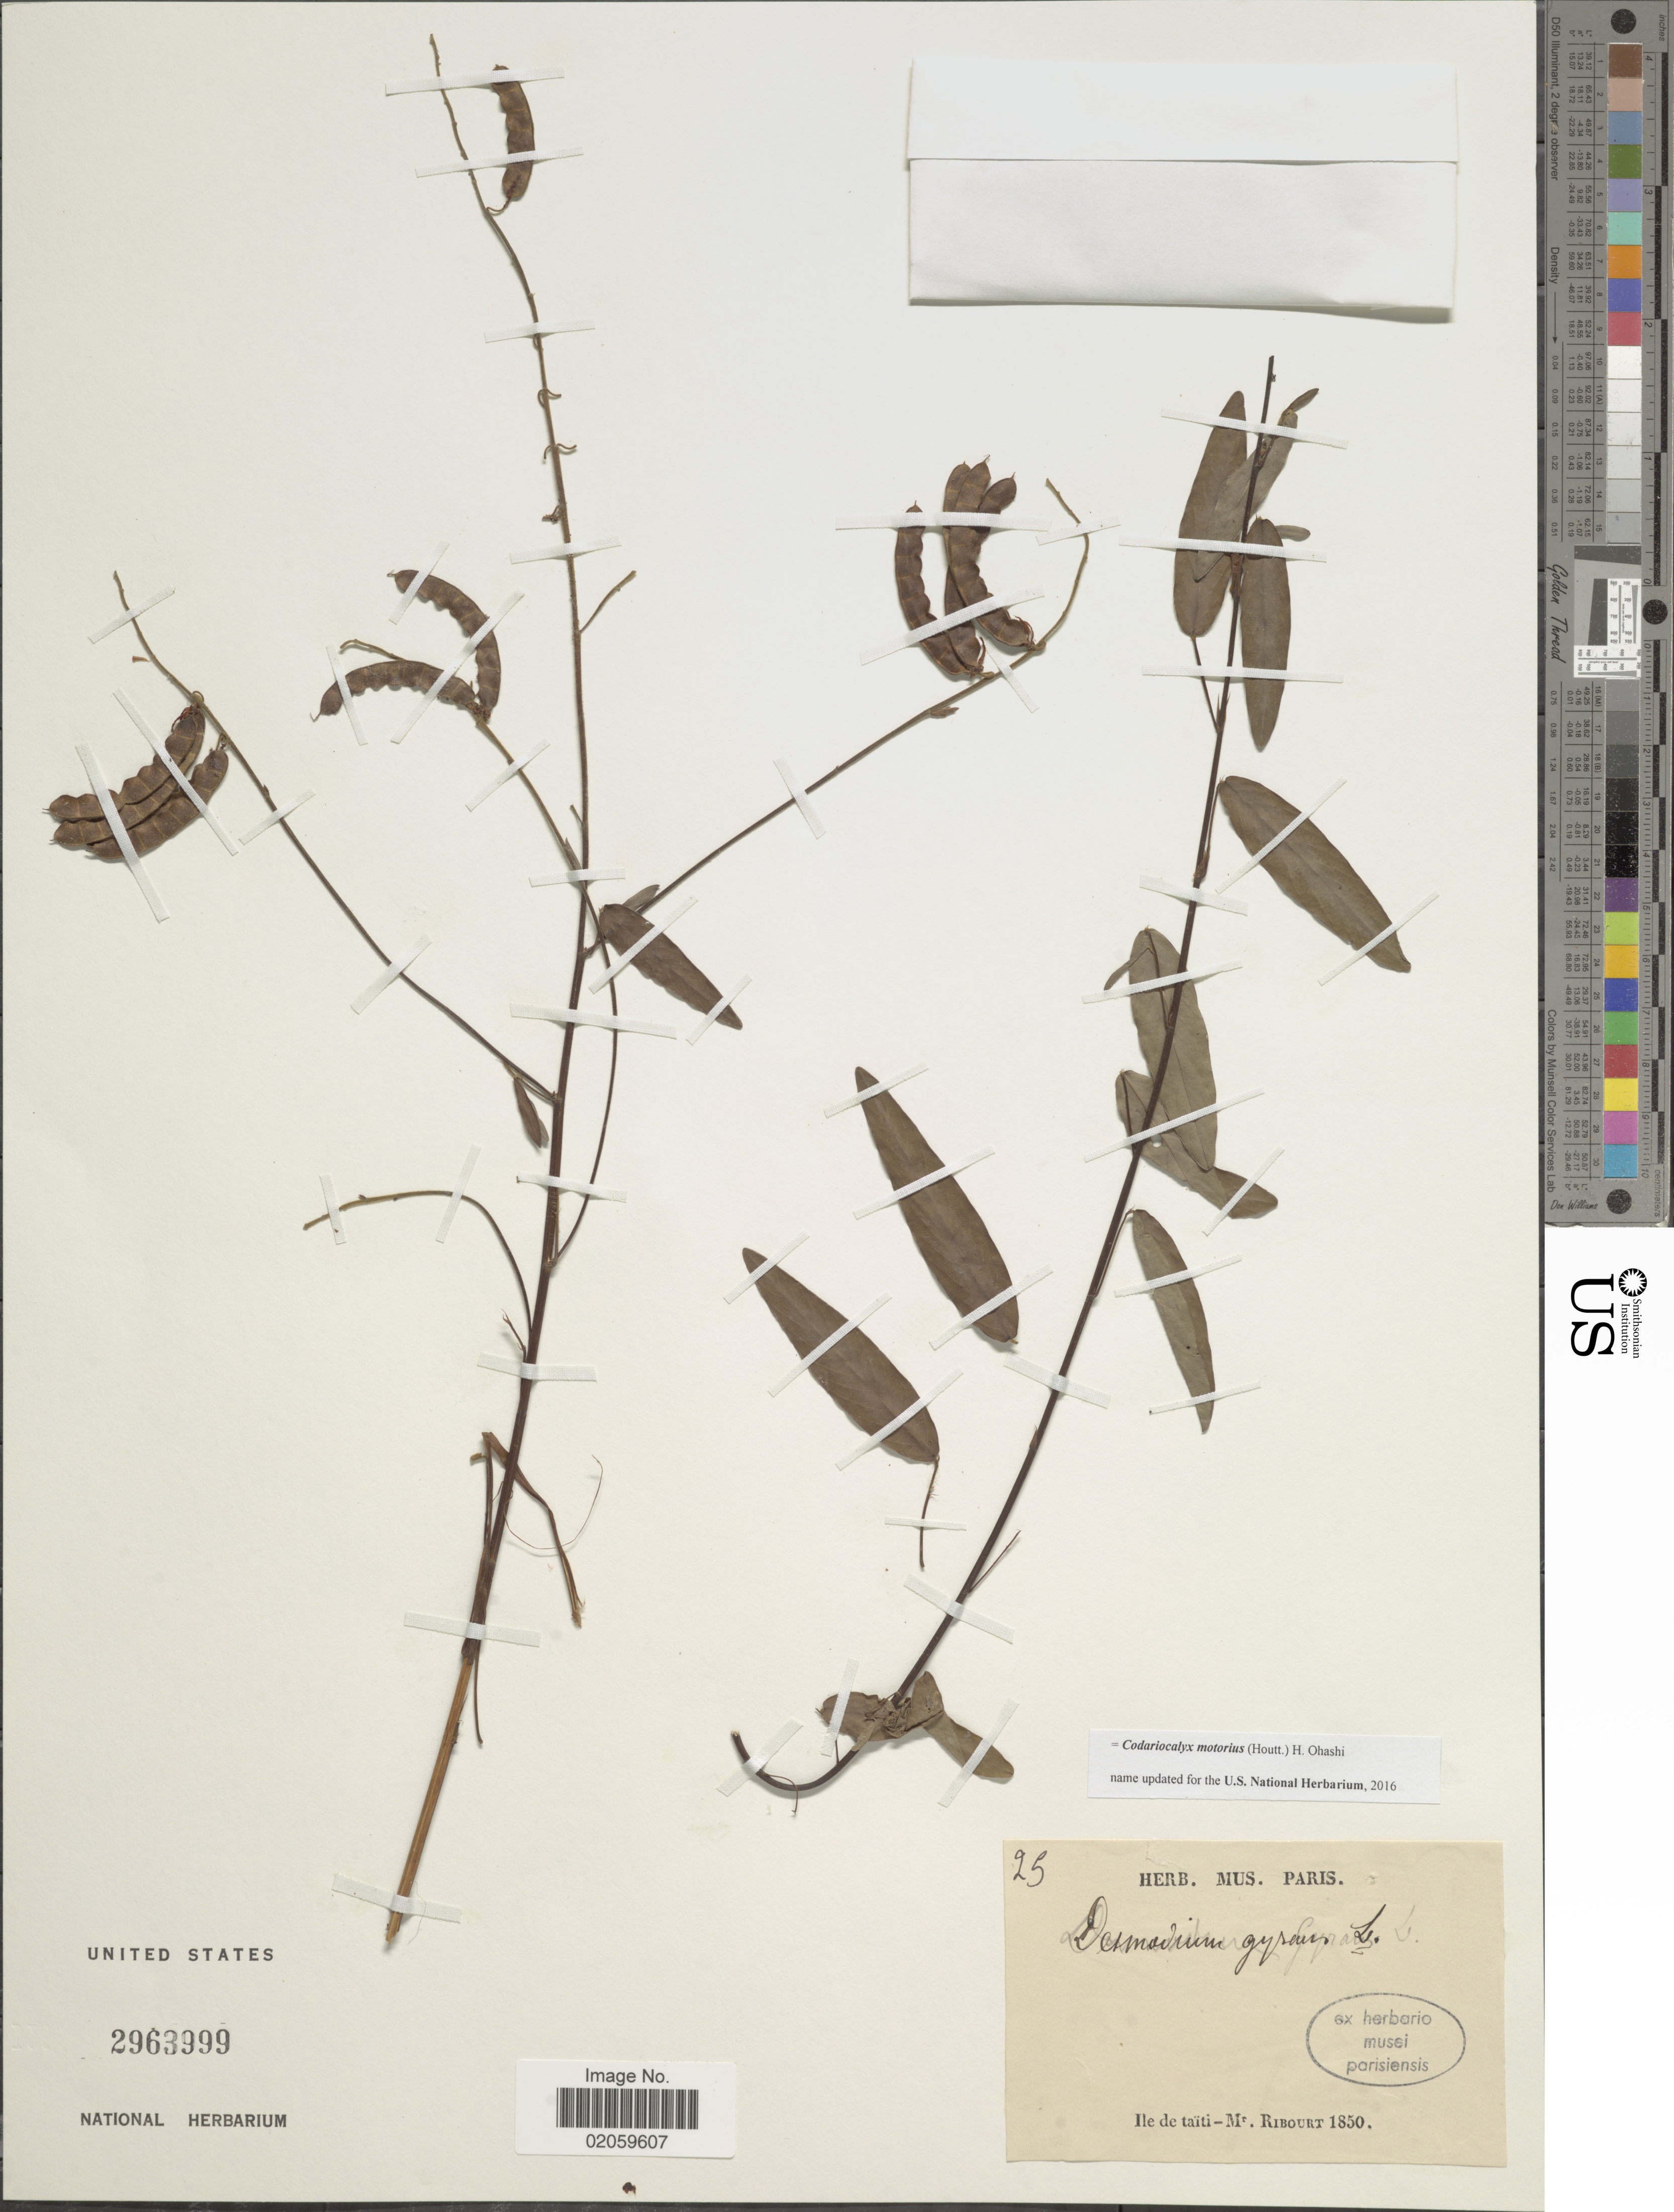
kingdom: Plantae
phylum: Tracheophyta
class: Magnoliopsida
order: Fabales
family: Fabaceae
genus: Codariocalyx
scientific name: Codariocalyx motorius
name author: (Houtt.) H. Ohashi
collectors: M. Ribourt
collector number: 25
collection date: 1850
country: French Polynesia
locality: Ile de Taiti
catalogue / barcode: US 2963999